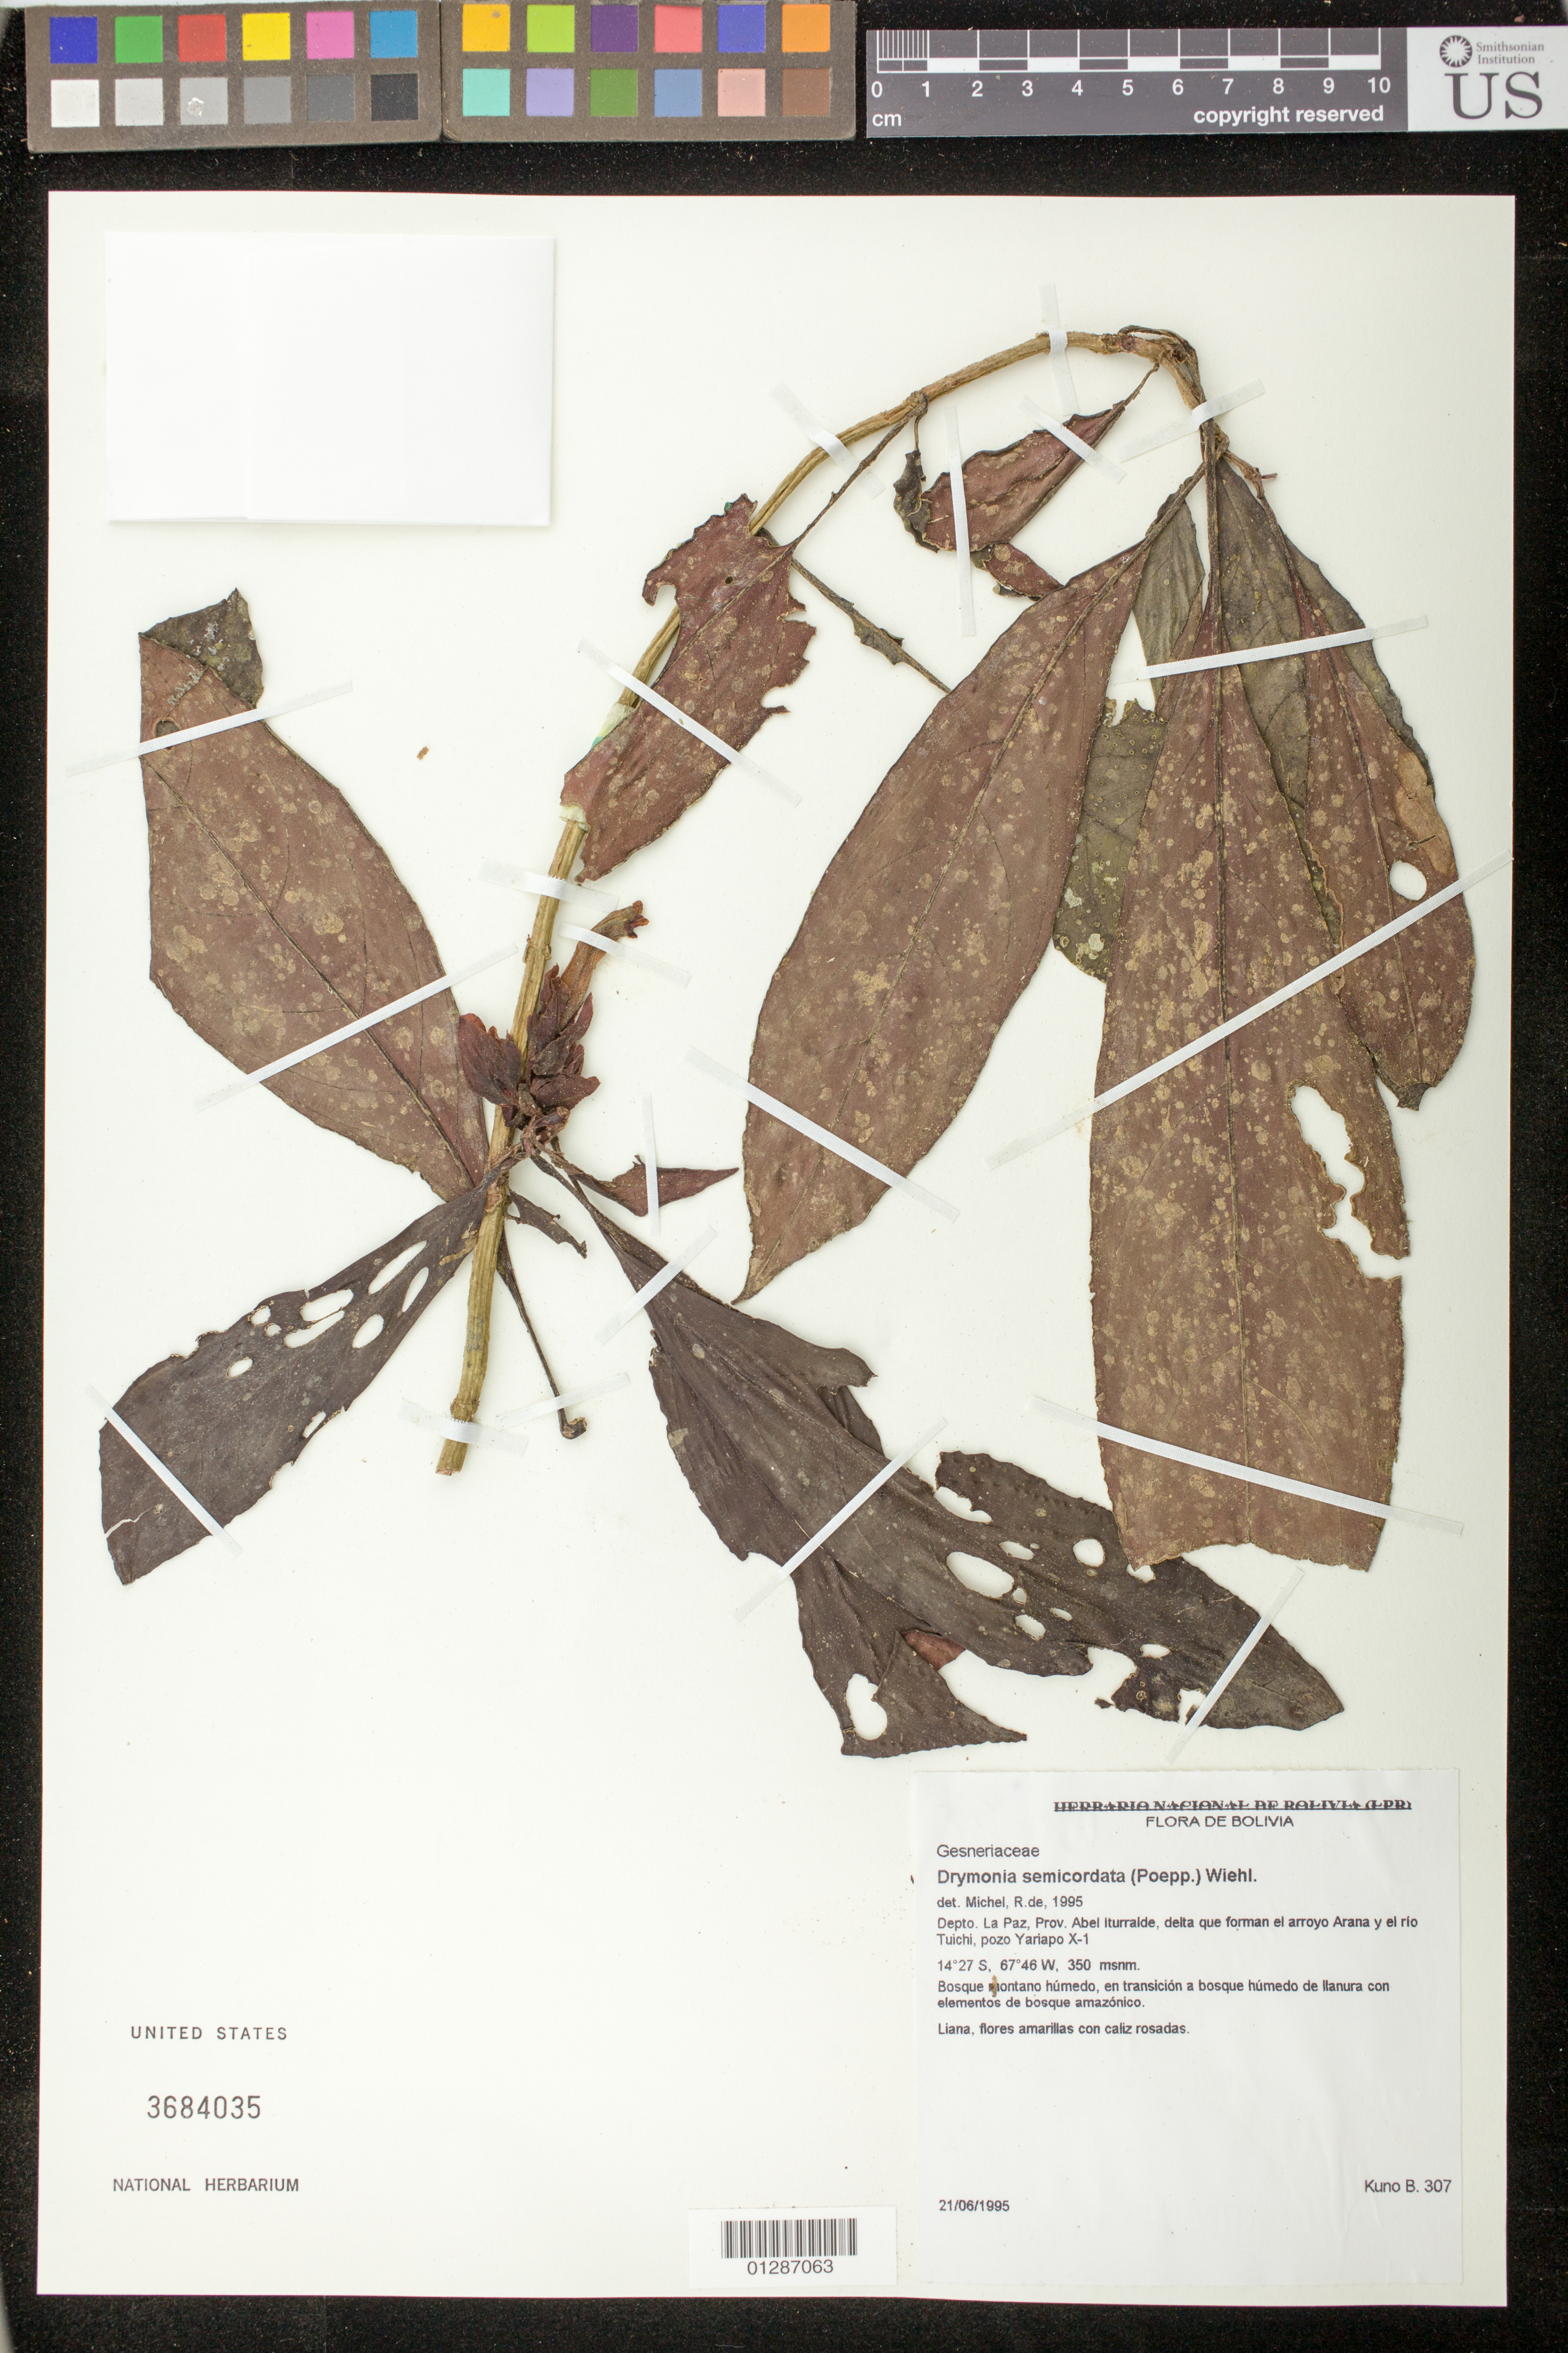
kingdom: Plantae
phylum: Tracheophyta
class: Magnoliopsida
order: Lamiales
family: Gesneriaceae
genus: Drymonia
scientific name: Drymonia semicordata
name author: (Poepp.) Wiehler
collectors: B. Kuno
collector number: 307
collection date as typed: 21 Jun 1995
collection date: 1995-06-21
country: Bolivia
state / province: La Páz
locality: Prov. Abel Iturralde, delta que forman el arroyo Arana y el rio Tuichi, pozo Yariapo X-1.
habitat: Liana.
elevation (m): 350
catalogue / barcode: US 3684035